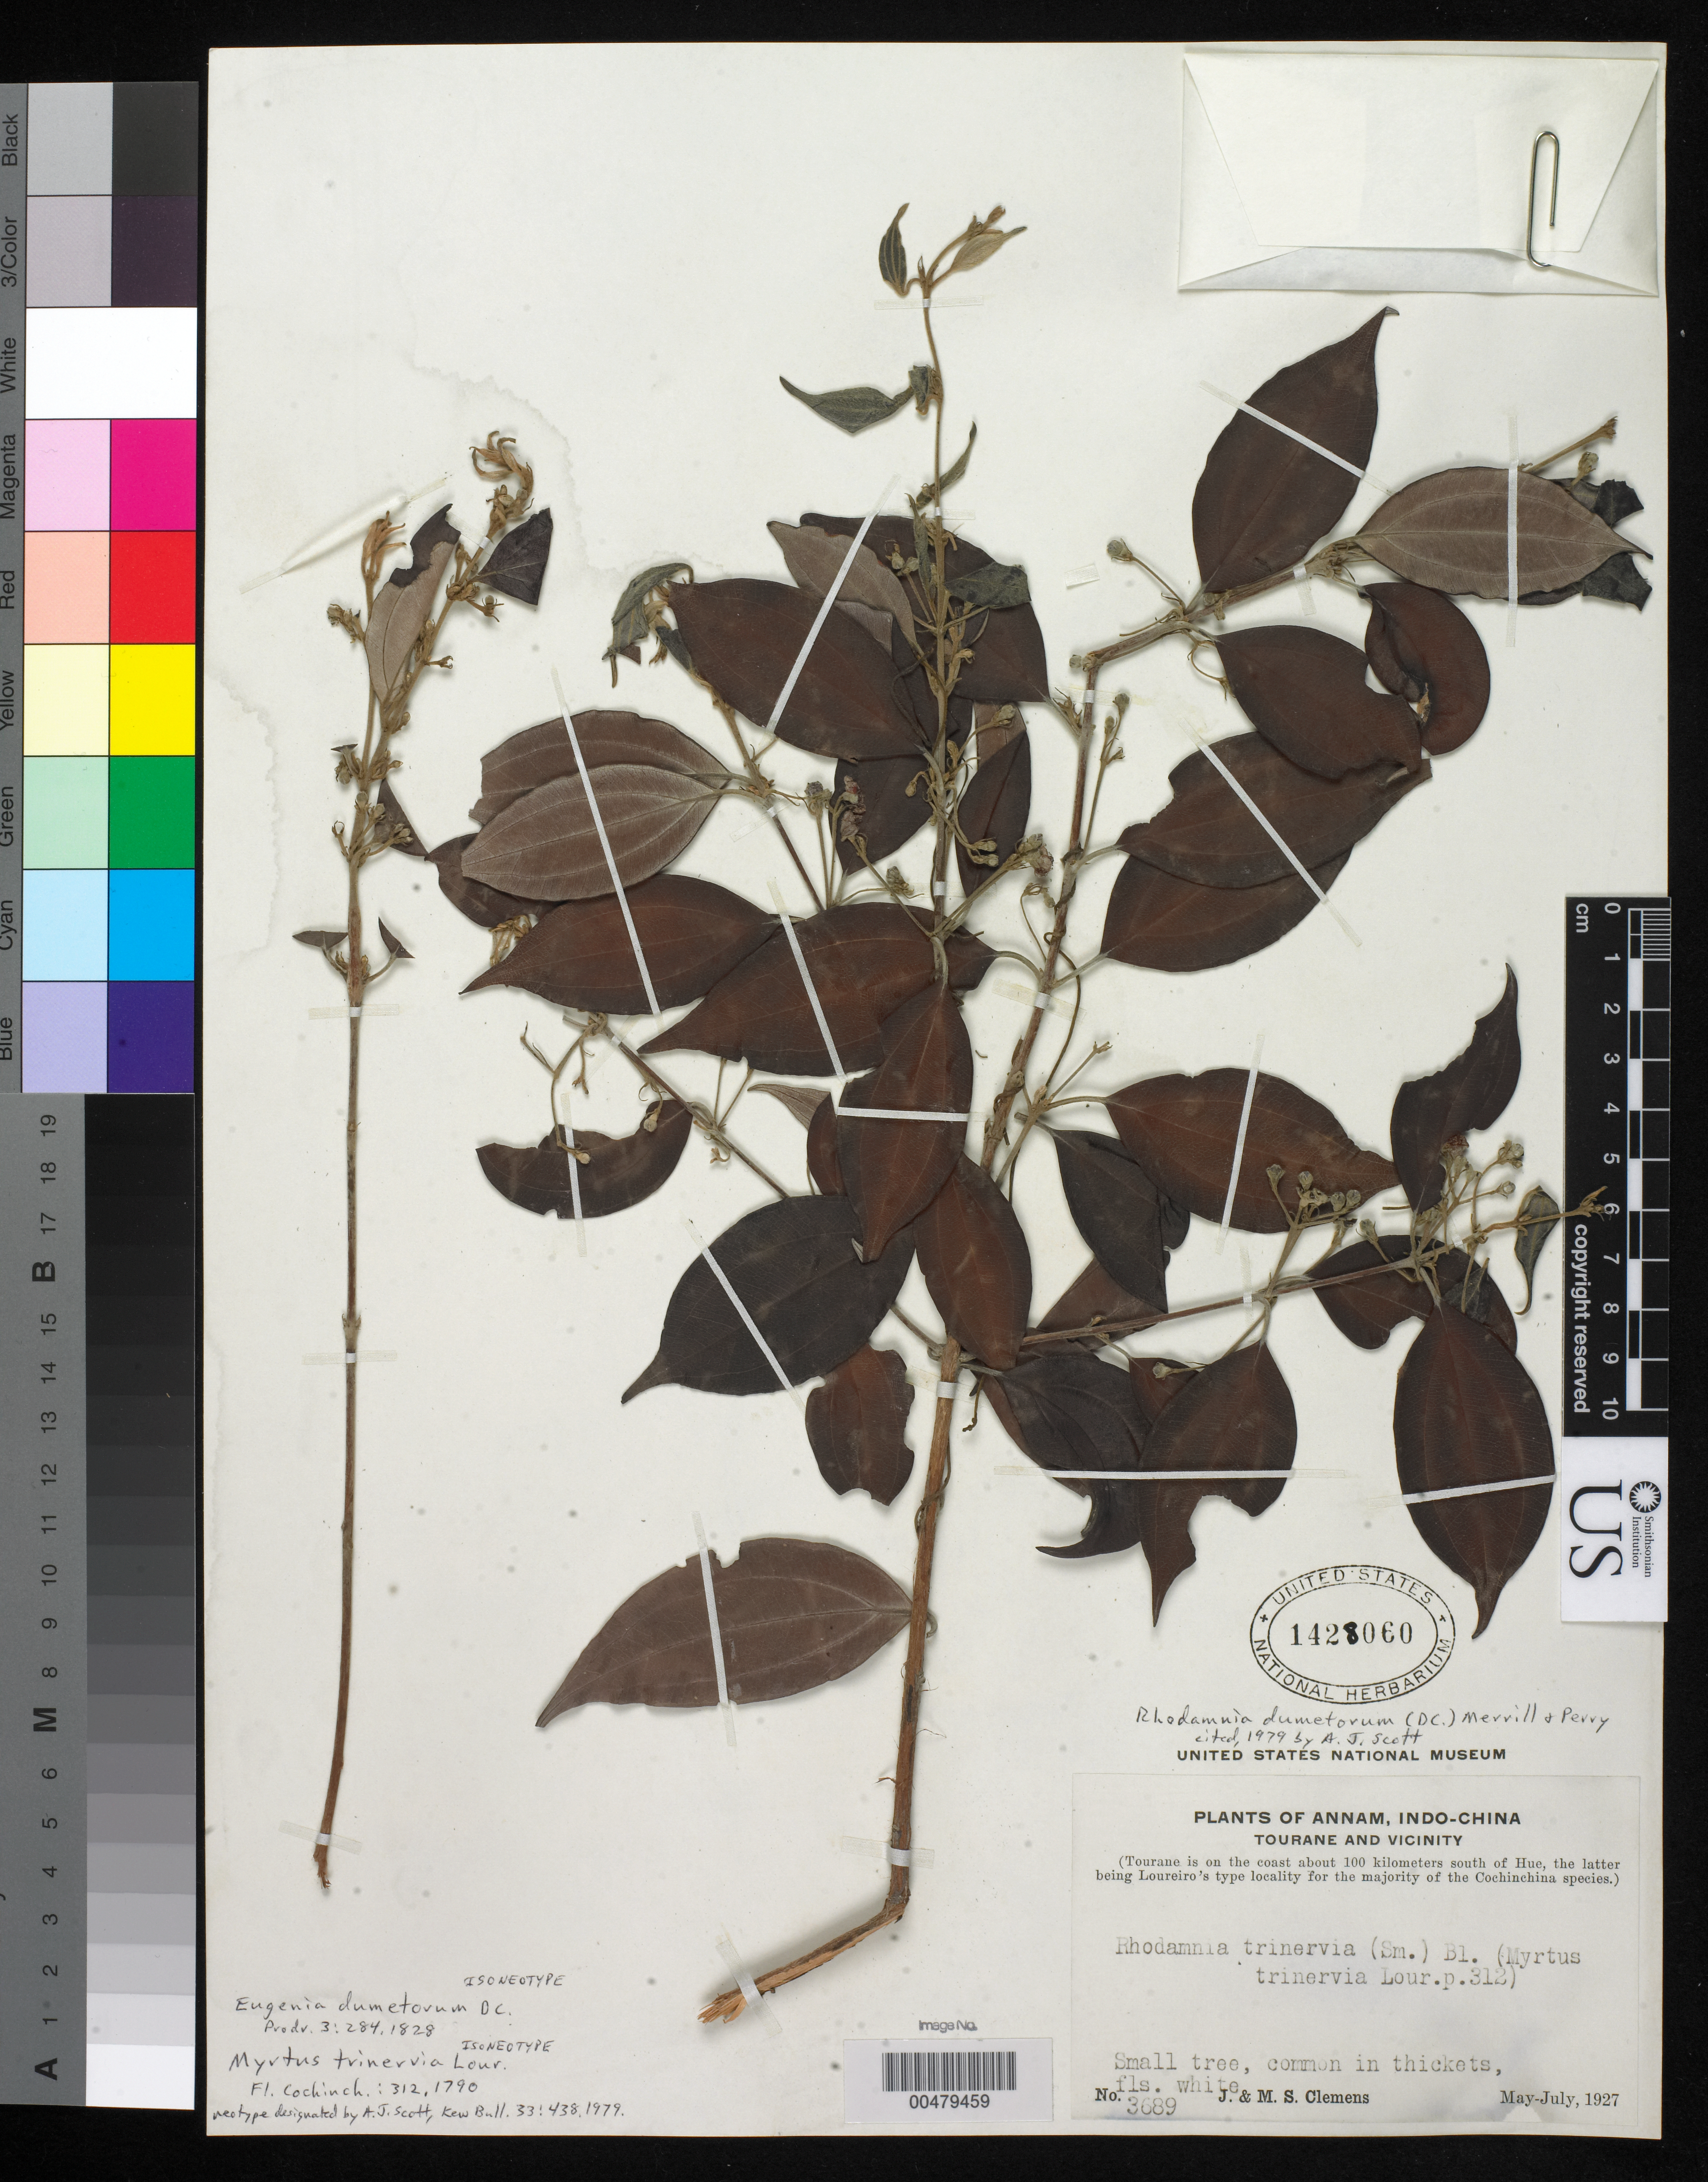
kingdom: Plantae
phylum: Tracheophyta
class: Magnoliopsida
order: Myrtales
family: Myrtaceae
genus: Myrtus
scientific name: Myrtus trinervia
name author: Lour.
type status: Isoneotype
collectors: J. Clemens & M. S. Clemens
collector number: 3689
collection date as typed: May 1927 to -- Jul 1927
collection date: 1927-05/1927-07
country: Vietnam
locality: Tourane & vicinity.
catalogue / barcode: US 1428060-2